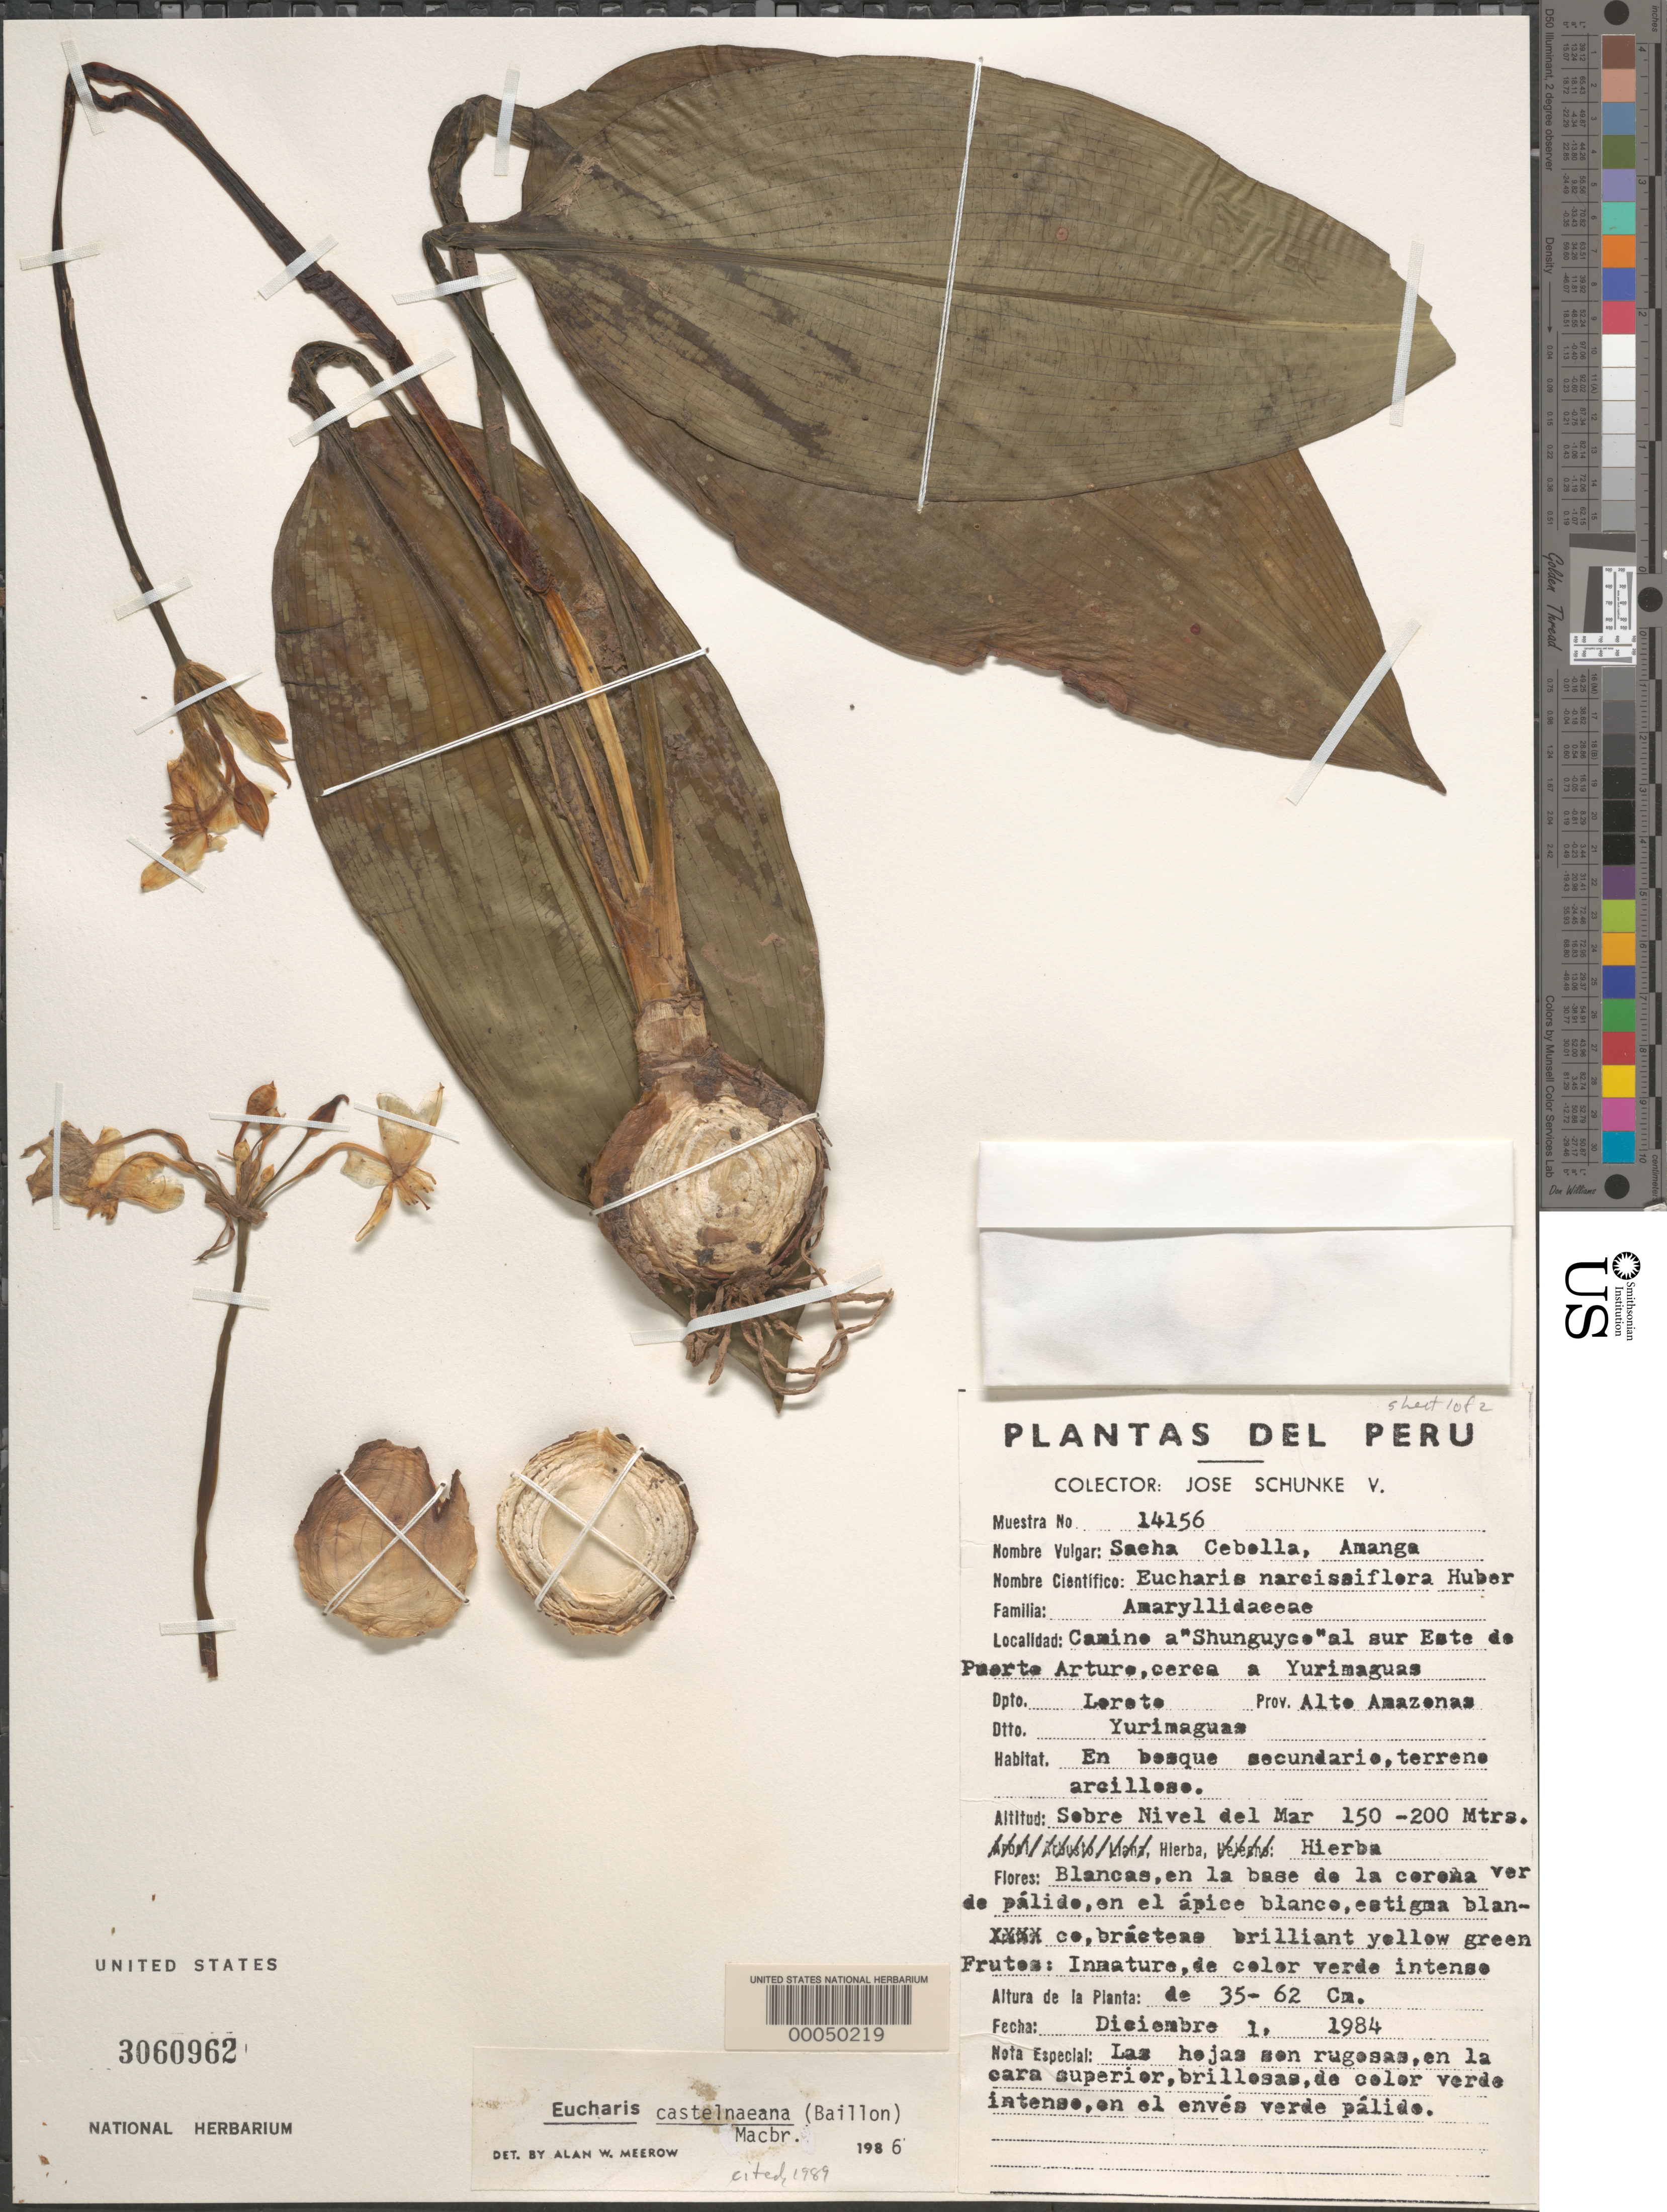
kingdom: Plantae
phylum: Tracheophyta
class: Liliopsida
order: Asparagales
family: Amaryllidaceae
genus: Eucharis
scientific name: Eucharis castelnaeana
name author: (Baill.) J.F. Macbr.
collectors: J. Schunke Vigo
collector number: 14156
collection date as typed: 01 Dec 1984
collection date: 1984-12-01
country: Peru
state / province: Loreto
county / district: Alto Amazonas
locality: Yurimaguas dtto.,e of puerte arturo, near yurimaguas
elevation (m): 150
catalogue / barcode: US 3060962